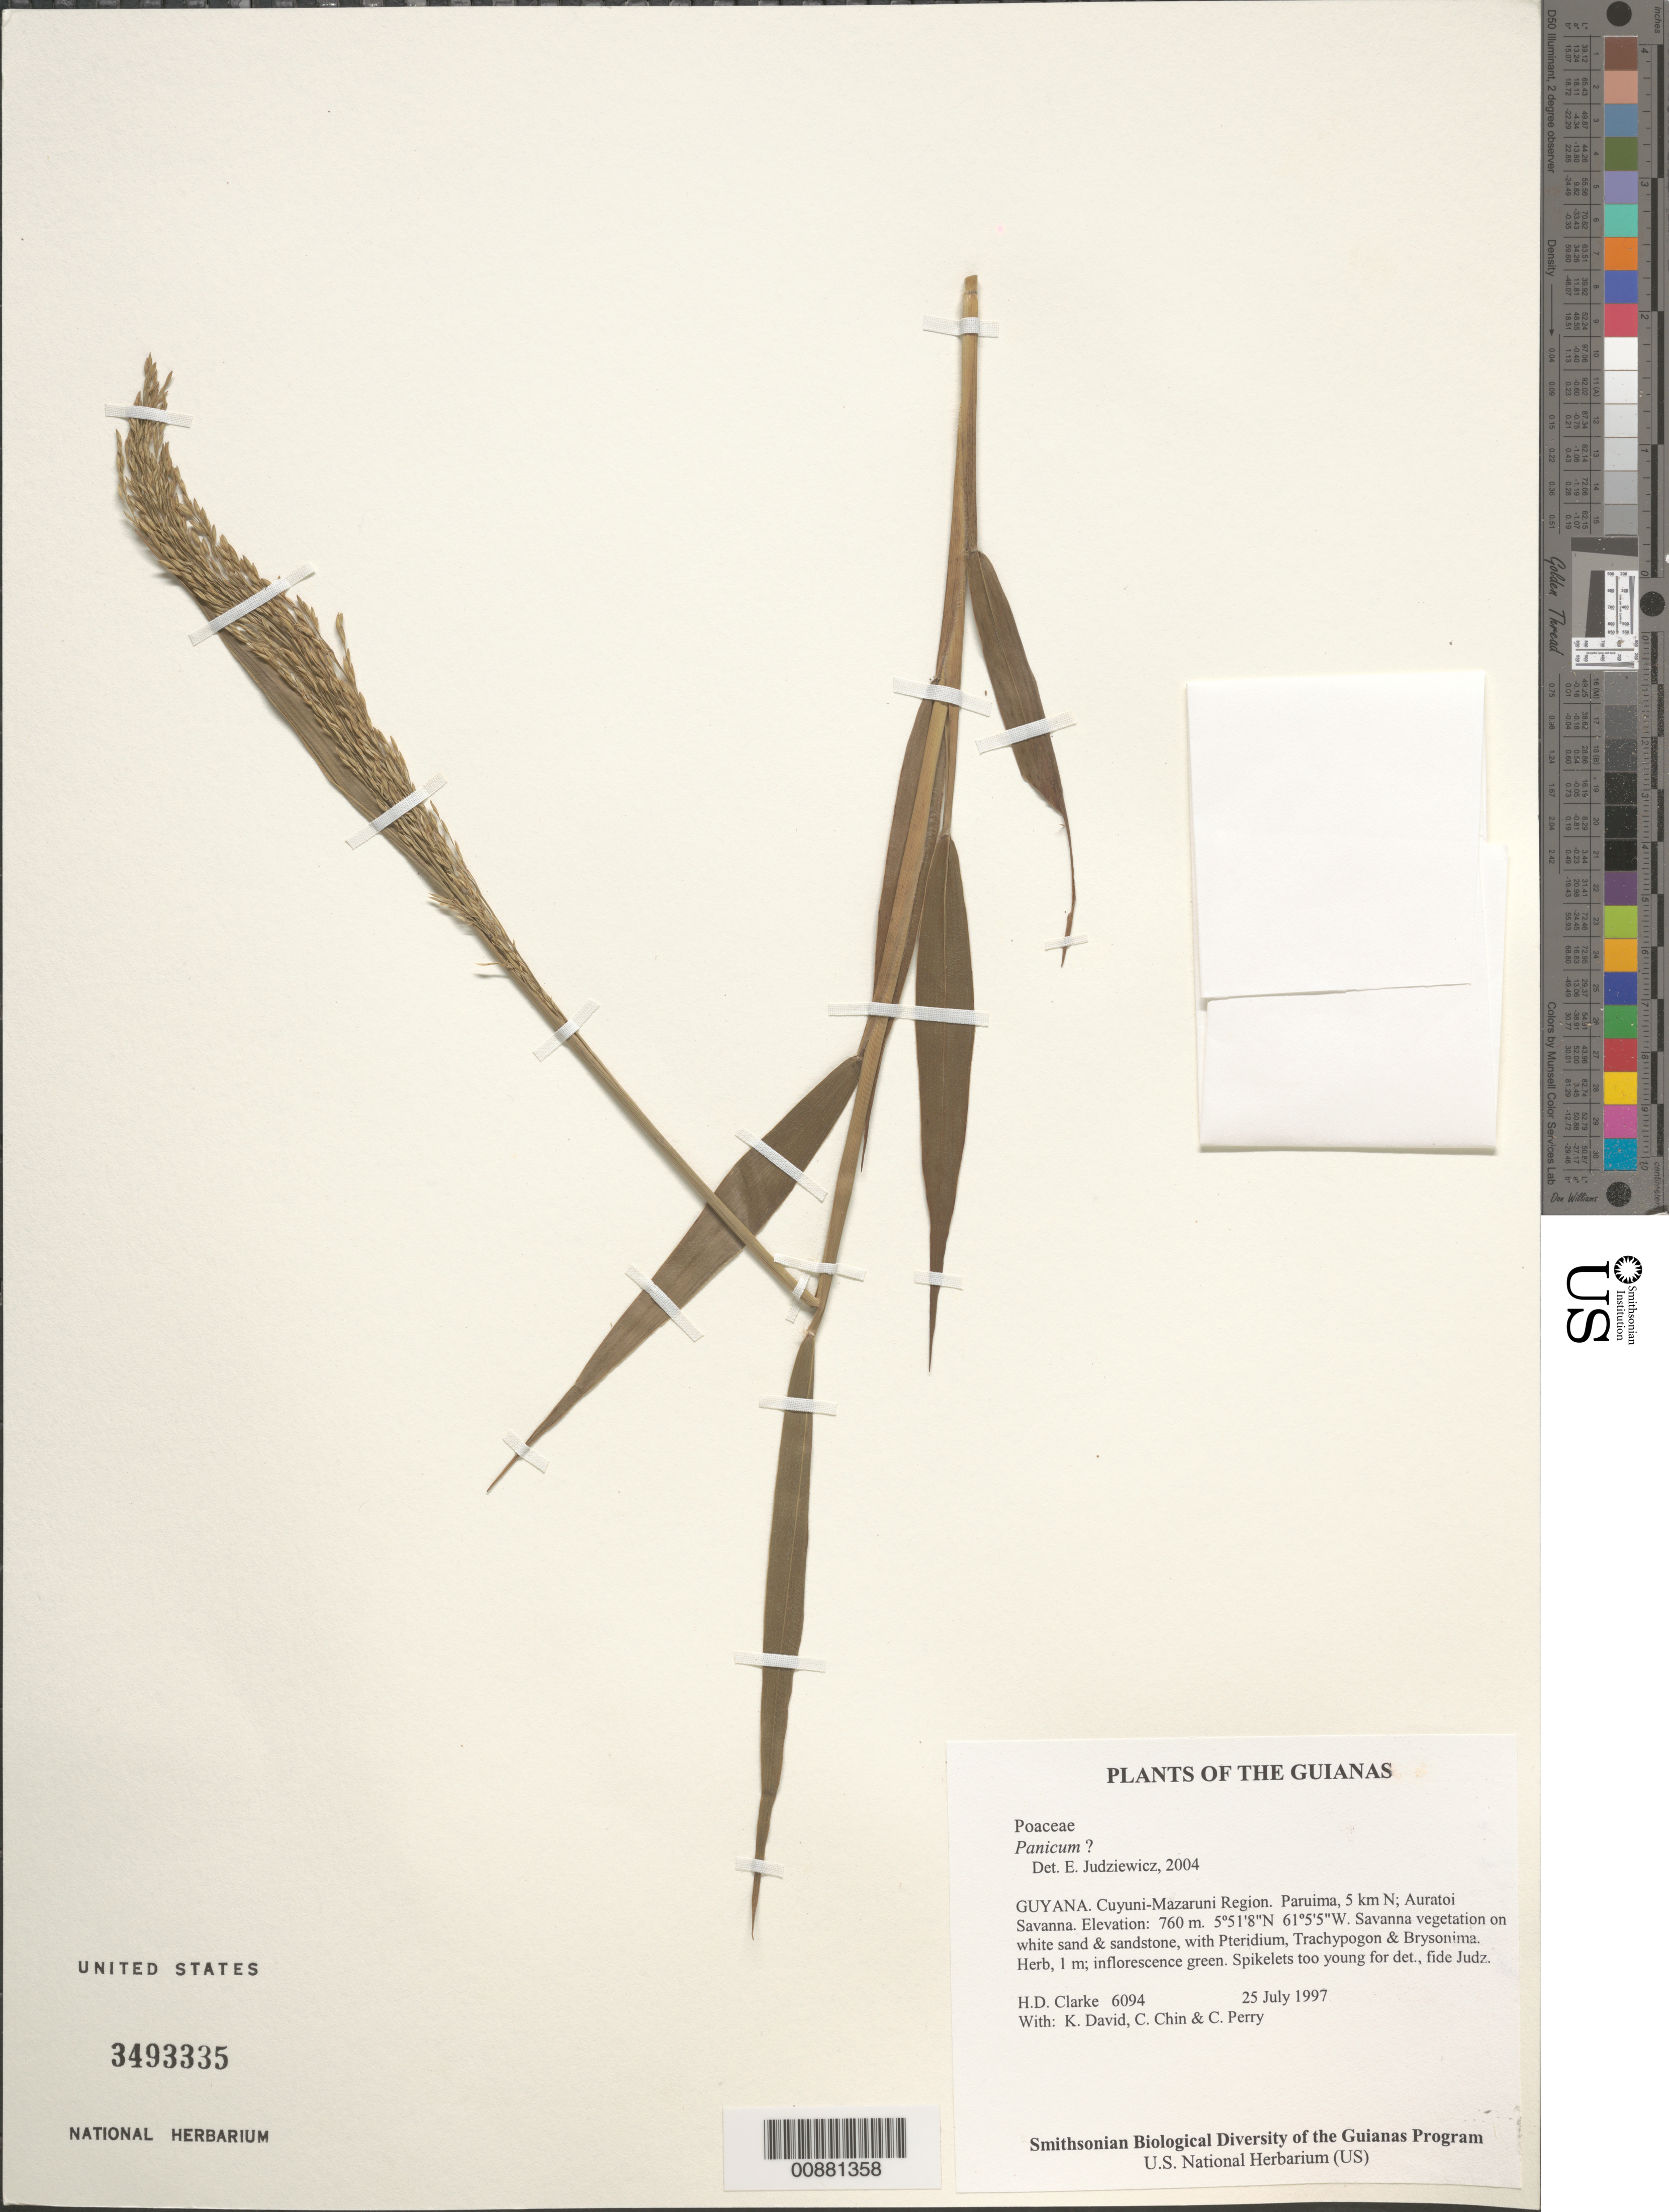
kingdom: Plantae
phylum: Tracheophyta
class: Liliopsida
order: Poales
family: Poaceae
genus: Panicum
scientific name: Panicum sp.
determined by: Judziewicz, E. J.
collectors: H. D. Clarke, K. David, C. Chin & C. Perry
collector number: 6094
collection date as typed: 25 July 1997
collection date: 1997-07-25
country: Guyana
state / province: Cuyuni-Mazaruni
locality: Paruima, 5 km N; Auratoi Savanna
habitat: Savanna vegetation on white sand & sandstone, with Pteridium, Trachypogon & Brysonima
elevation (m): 760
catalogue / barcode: US 3493335